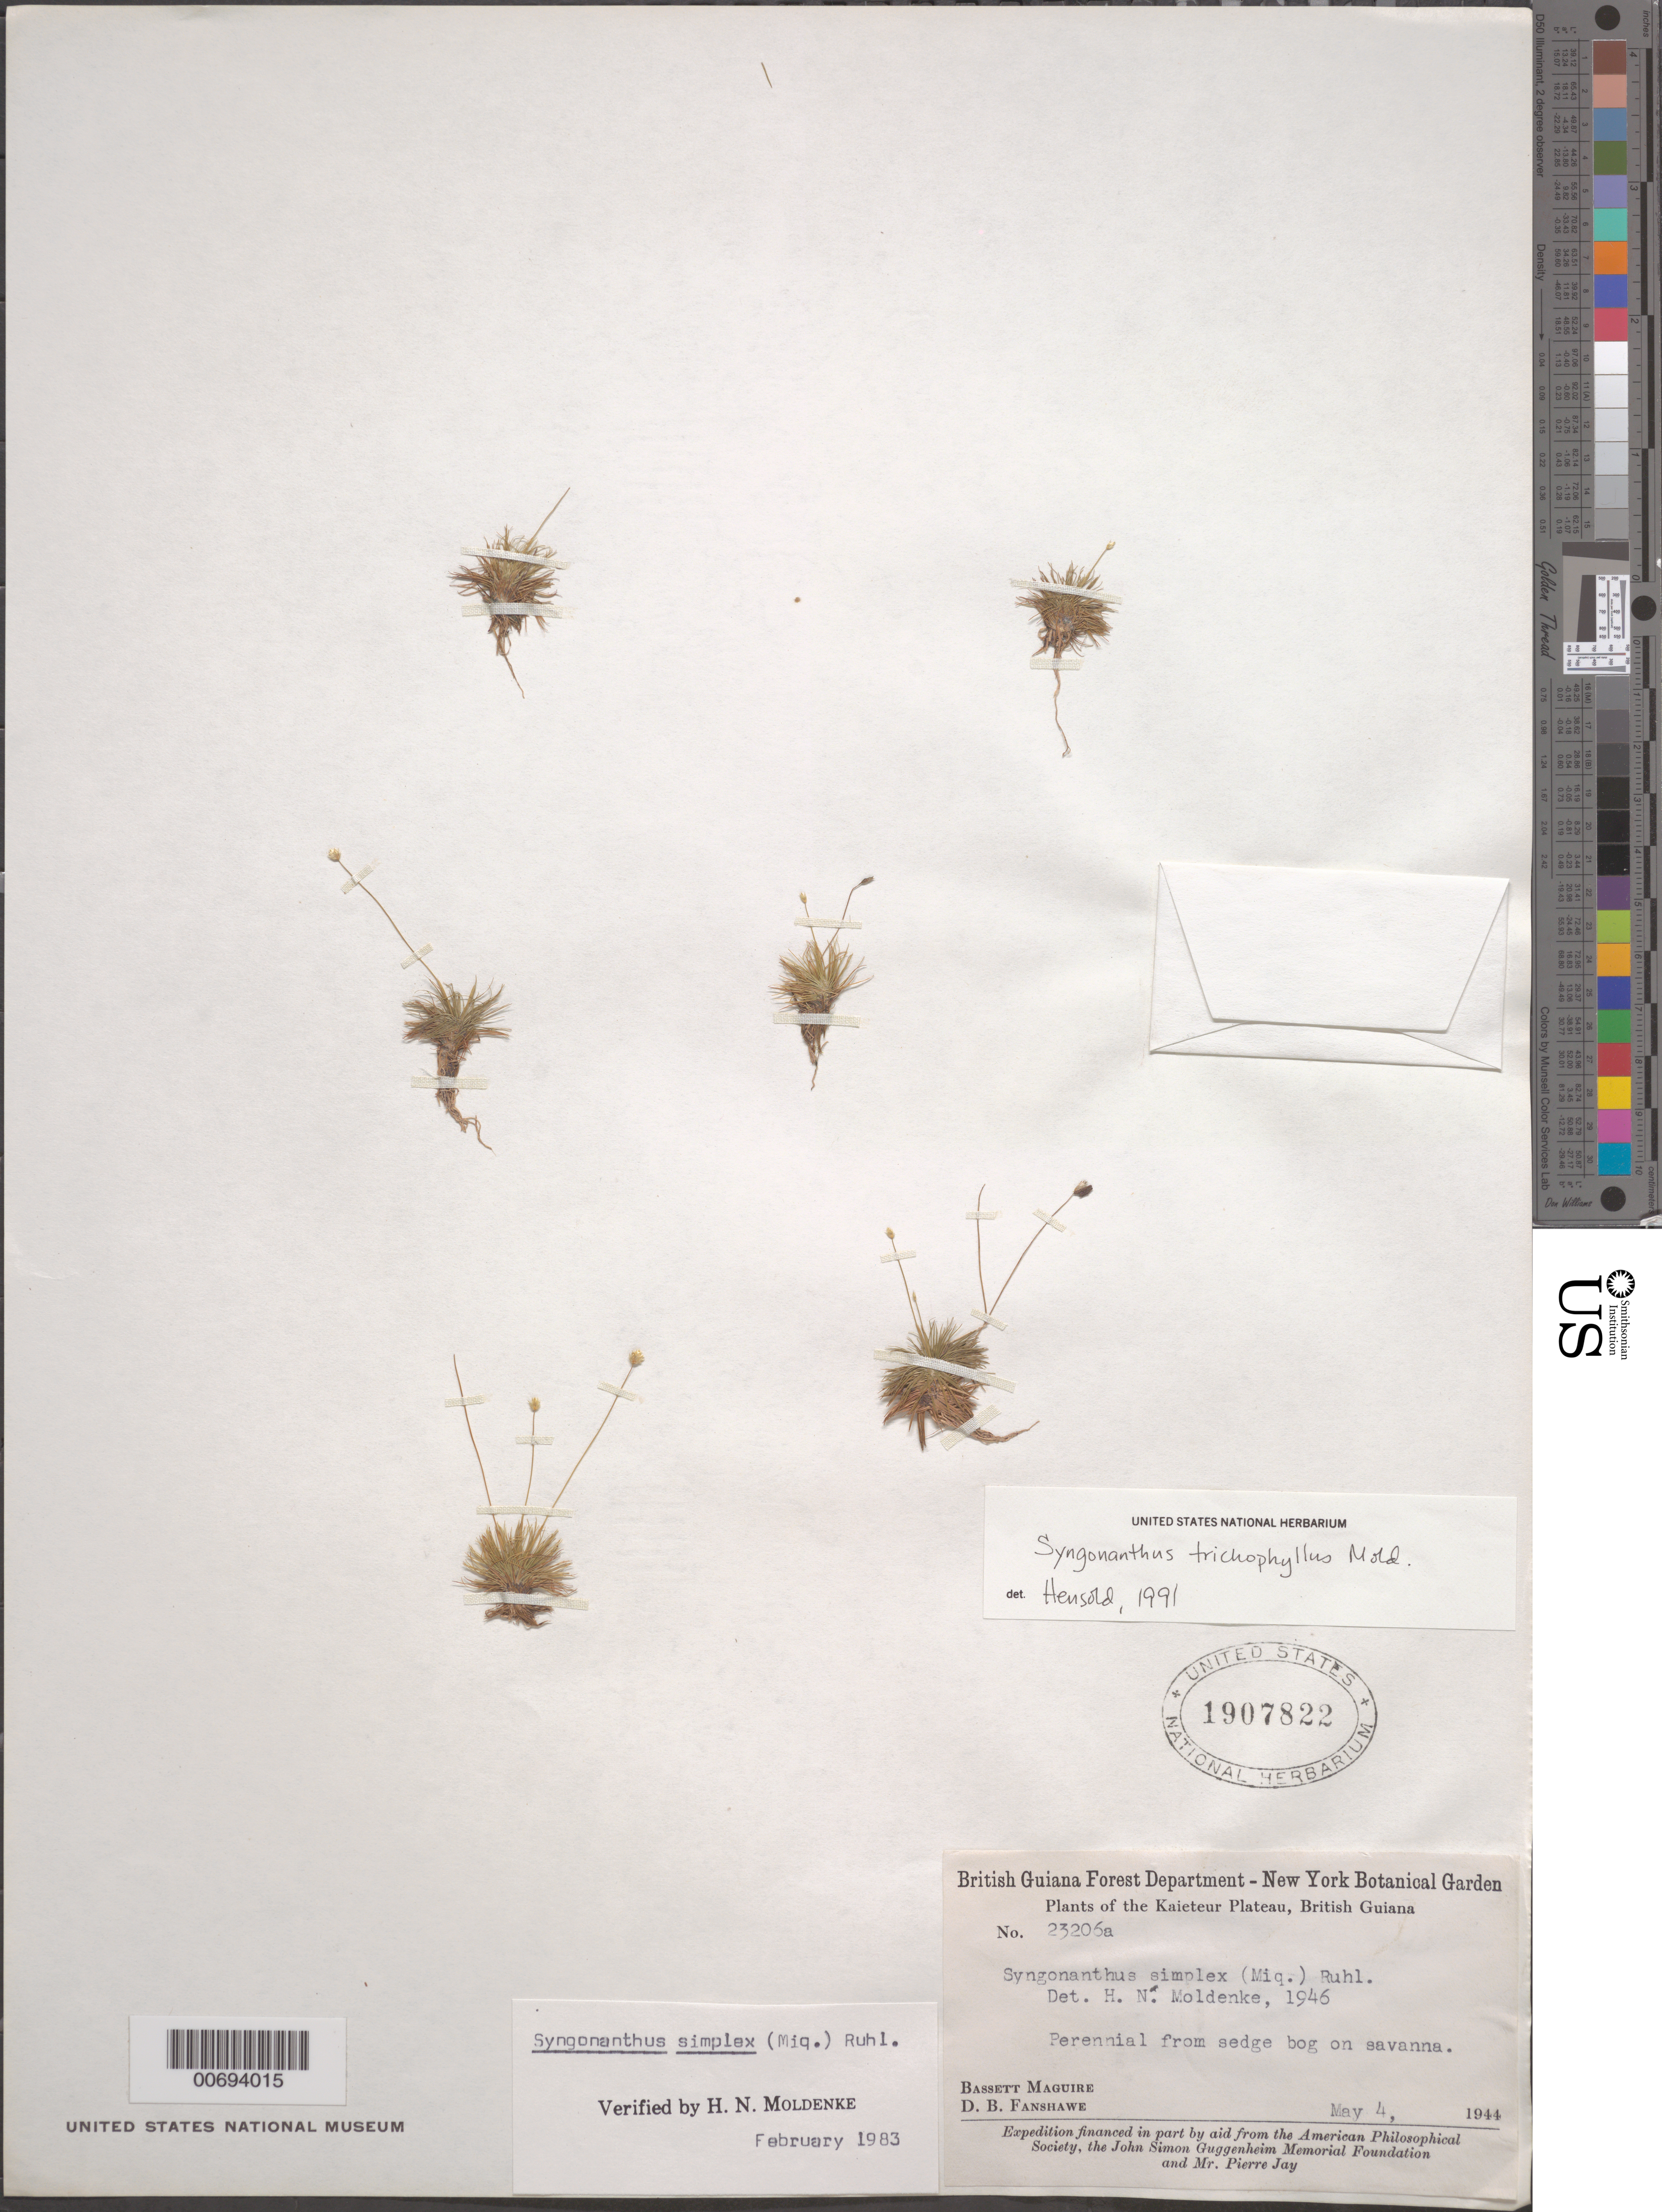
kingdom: Plantae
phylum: Tracheophyta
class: Liliopsida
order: Poales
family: Eriocaulaceae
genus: Syngonanthus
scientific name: Syngonanthus trichophyllus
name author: Moldenke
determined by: Hensold, N.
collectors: B. Maguire & D. B. Fanshawe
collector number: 23206 a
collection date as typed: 4-May-44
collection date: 1944-05-04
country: Guyana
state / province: Potaro-Siparuni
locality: Kaieteur Plateau, Kaieteur Savannas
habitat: Savanna; sedge bog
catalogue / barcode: US 1907822